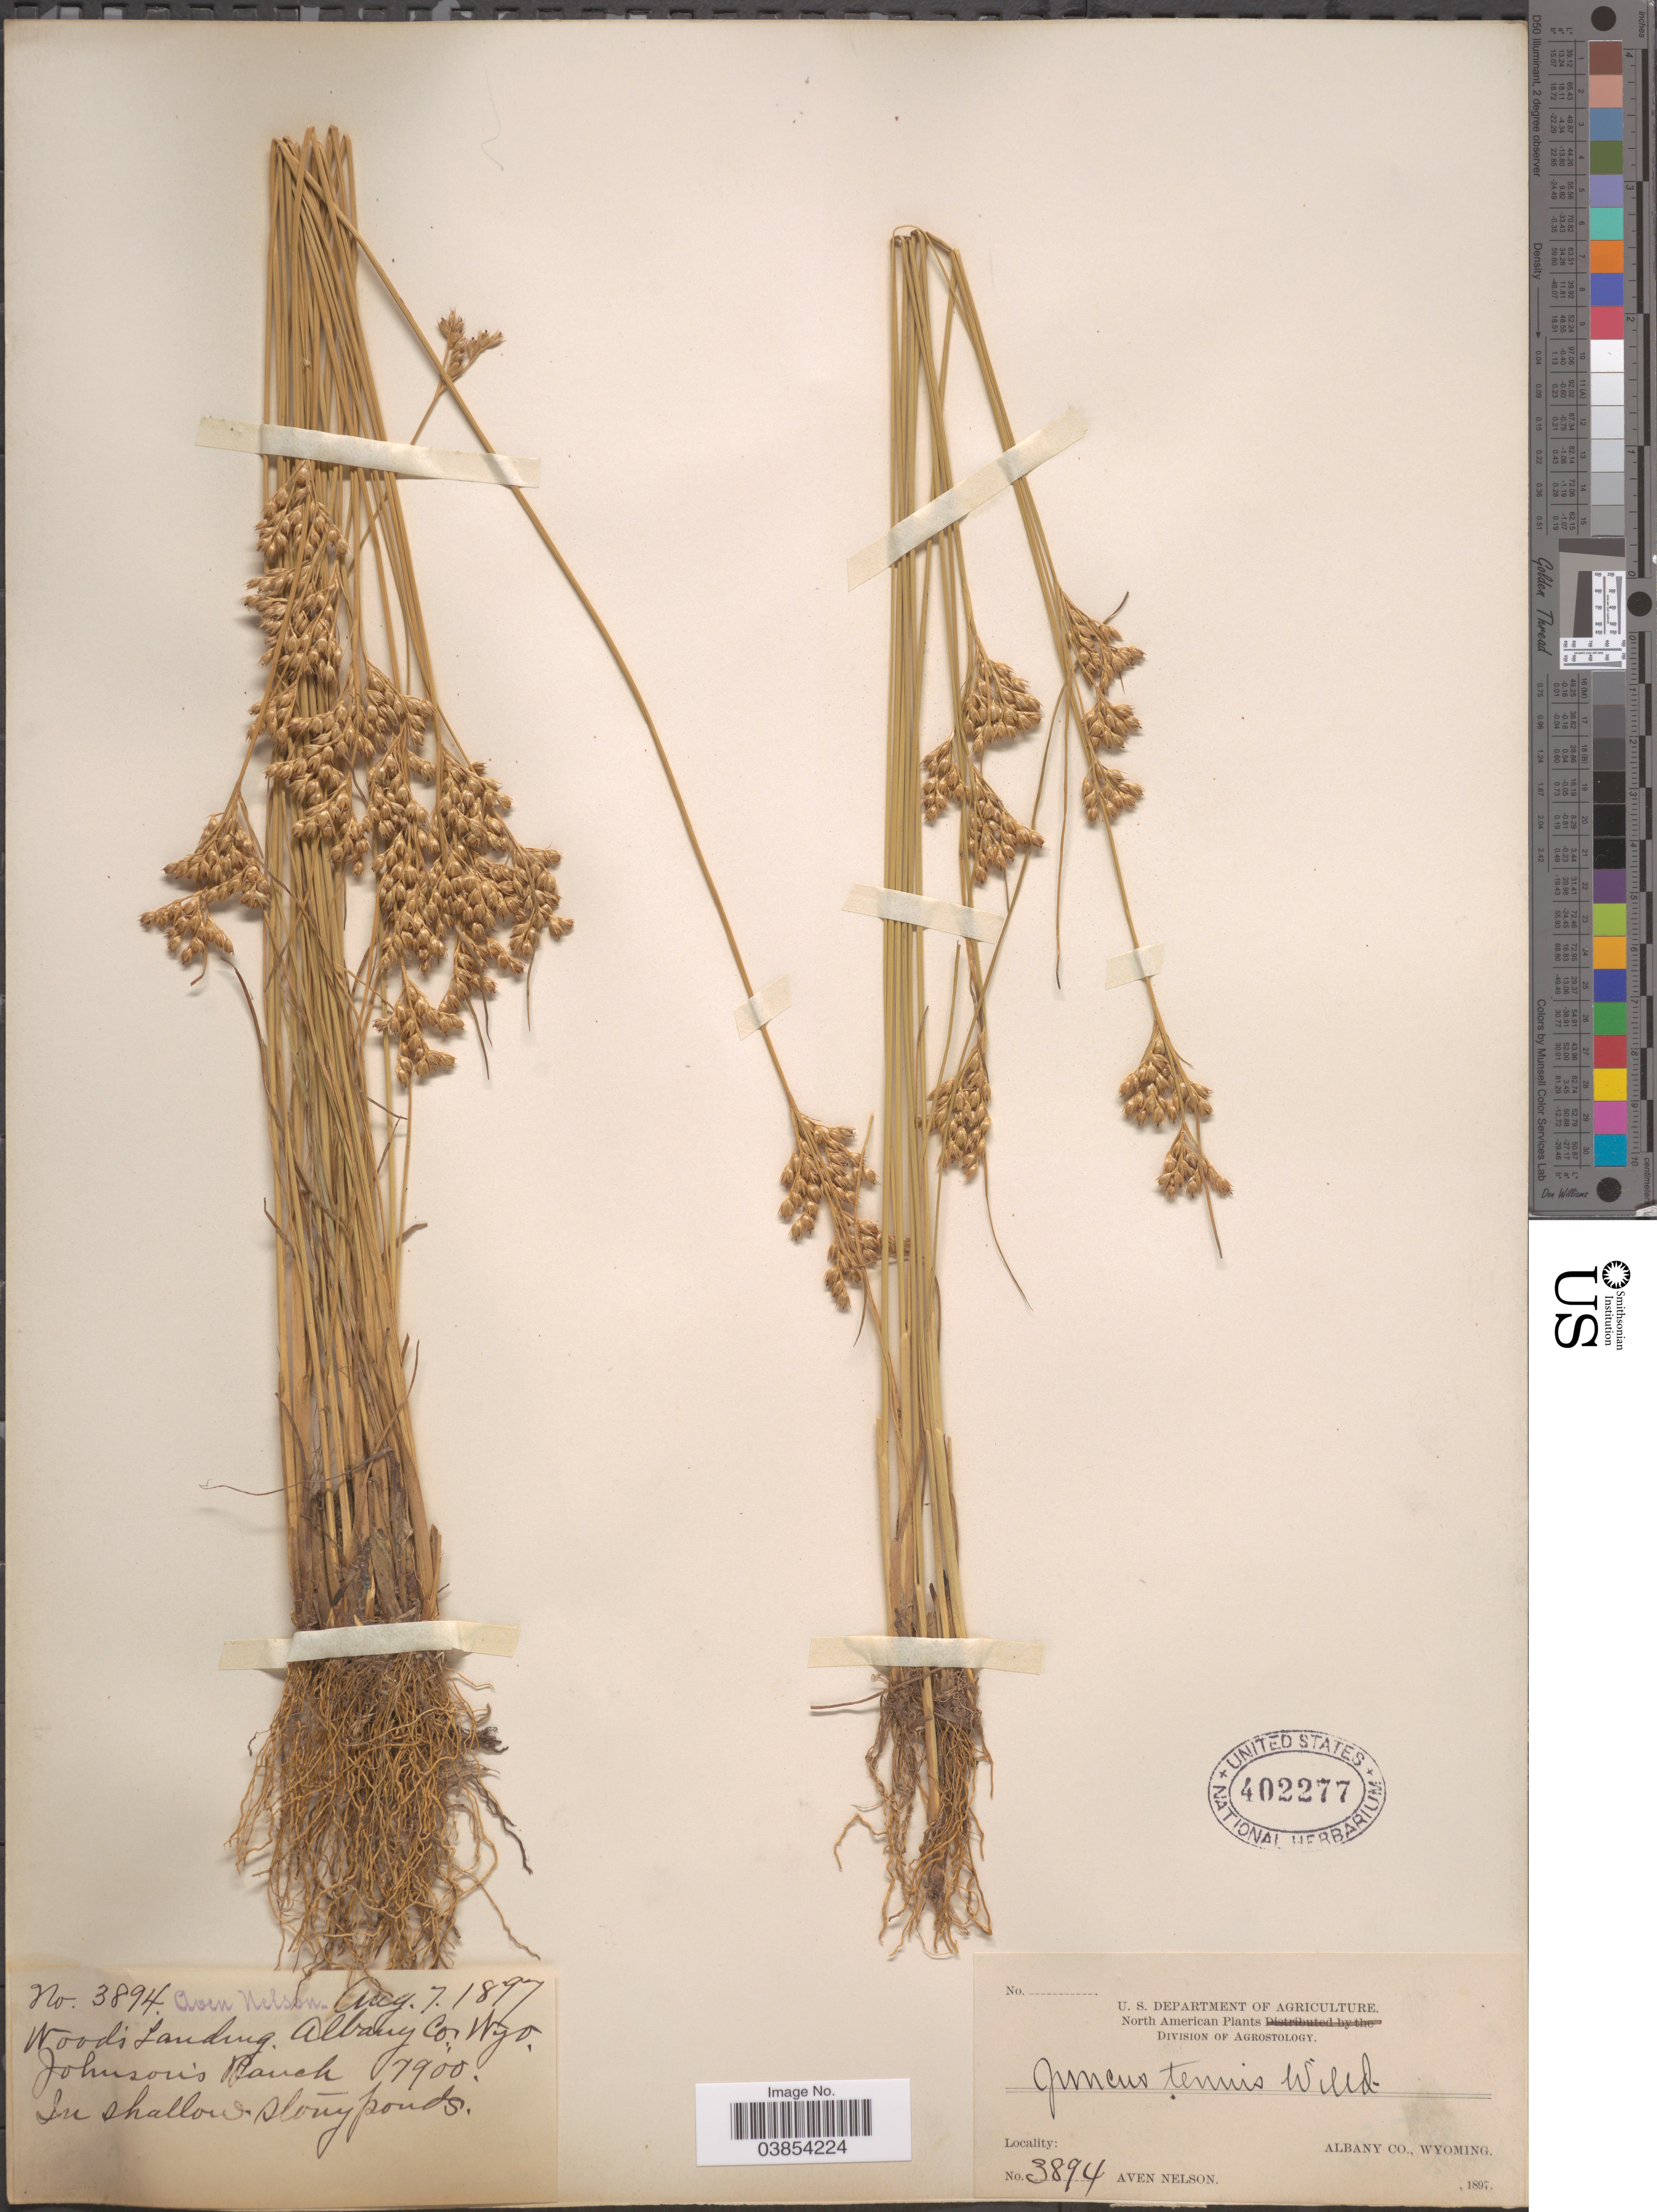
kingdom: Plantae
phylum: Tracheophyta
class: Liliopsida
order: Poales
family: Juncaceae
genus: Juncus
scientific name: Juncus interior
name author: Wiegand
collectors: A. Nelson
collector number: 3894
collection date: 1897-08-07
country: United States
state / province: Wyoming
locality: Albany Co. Johnson's Ranch.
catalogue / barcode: US 402277